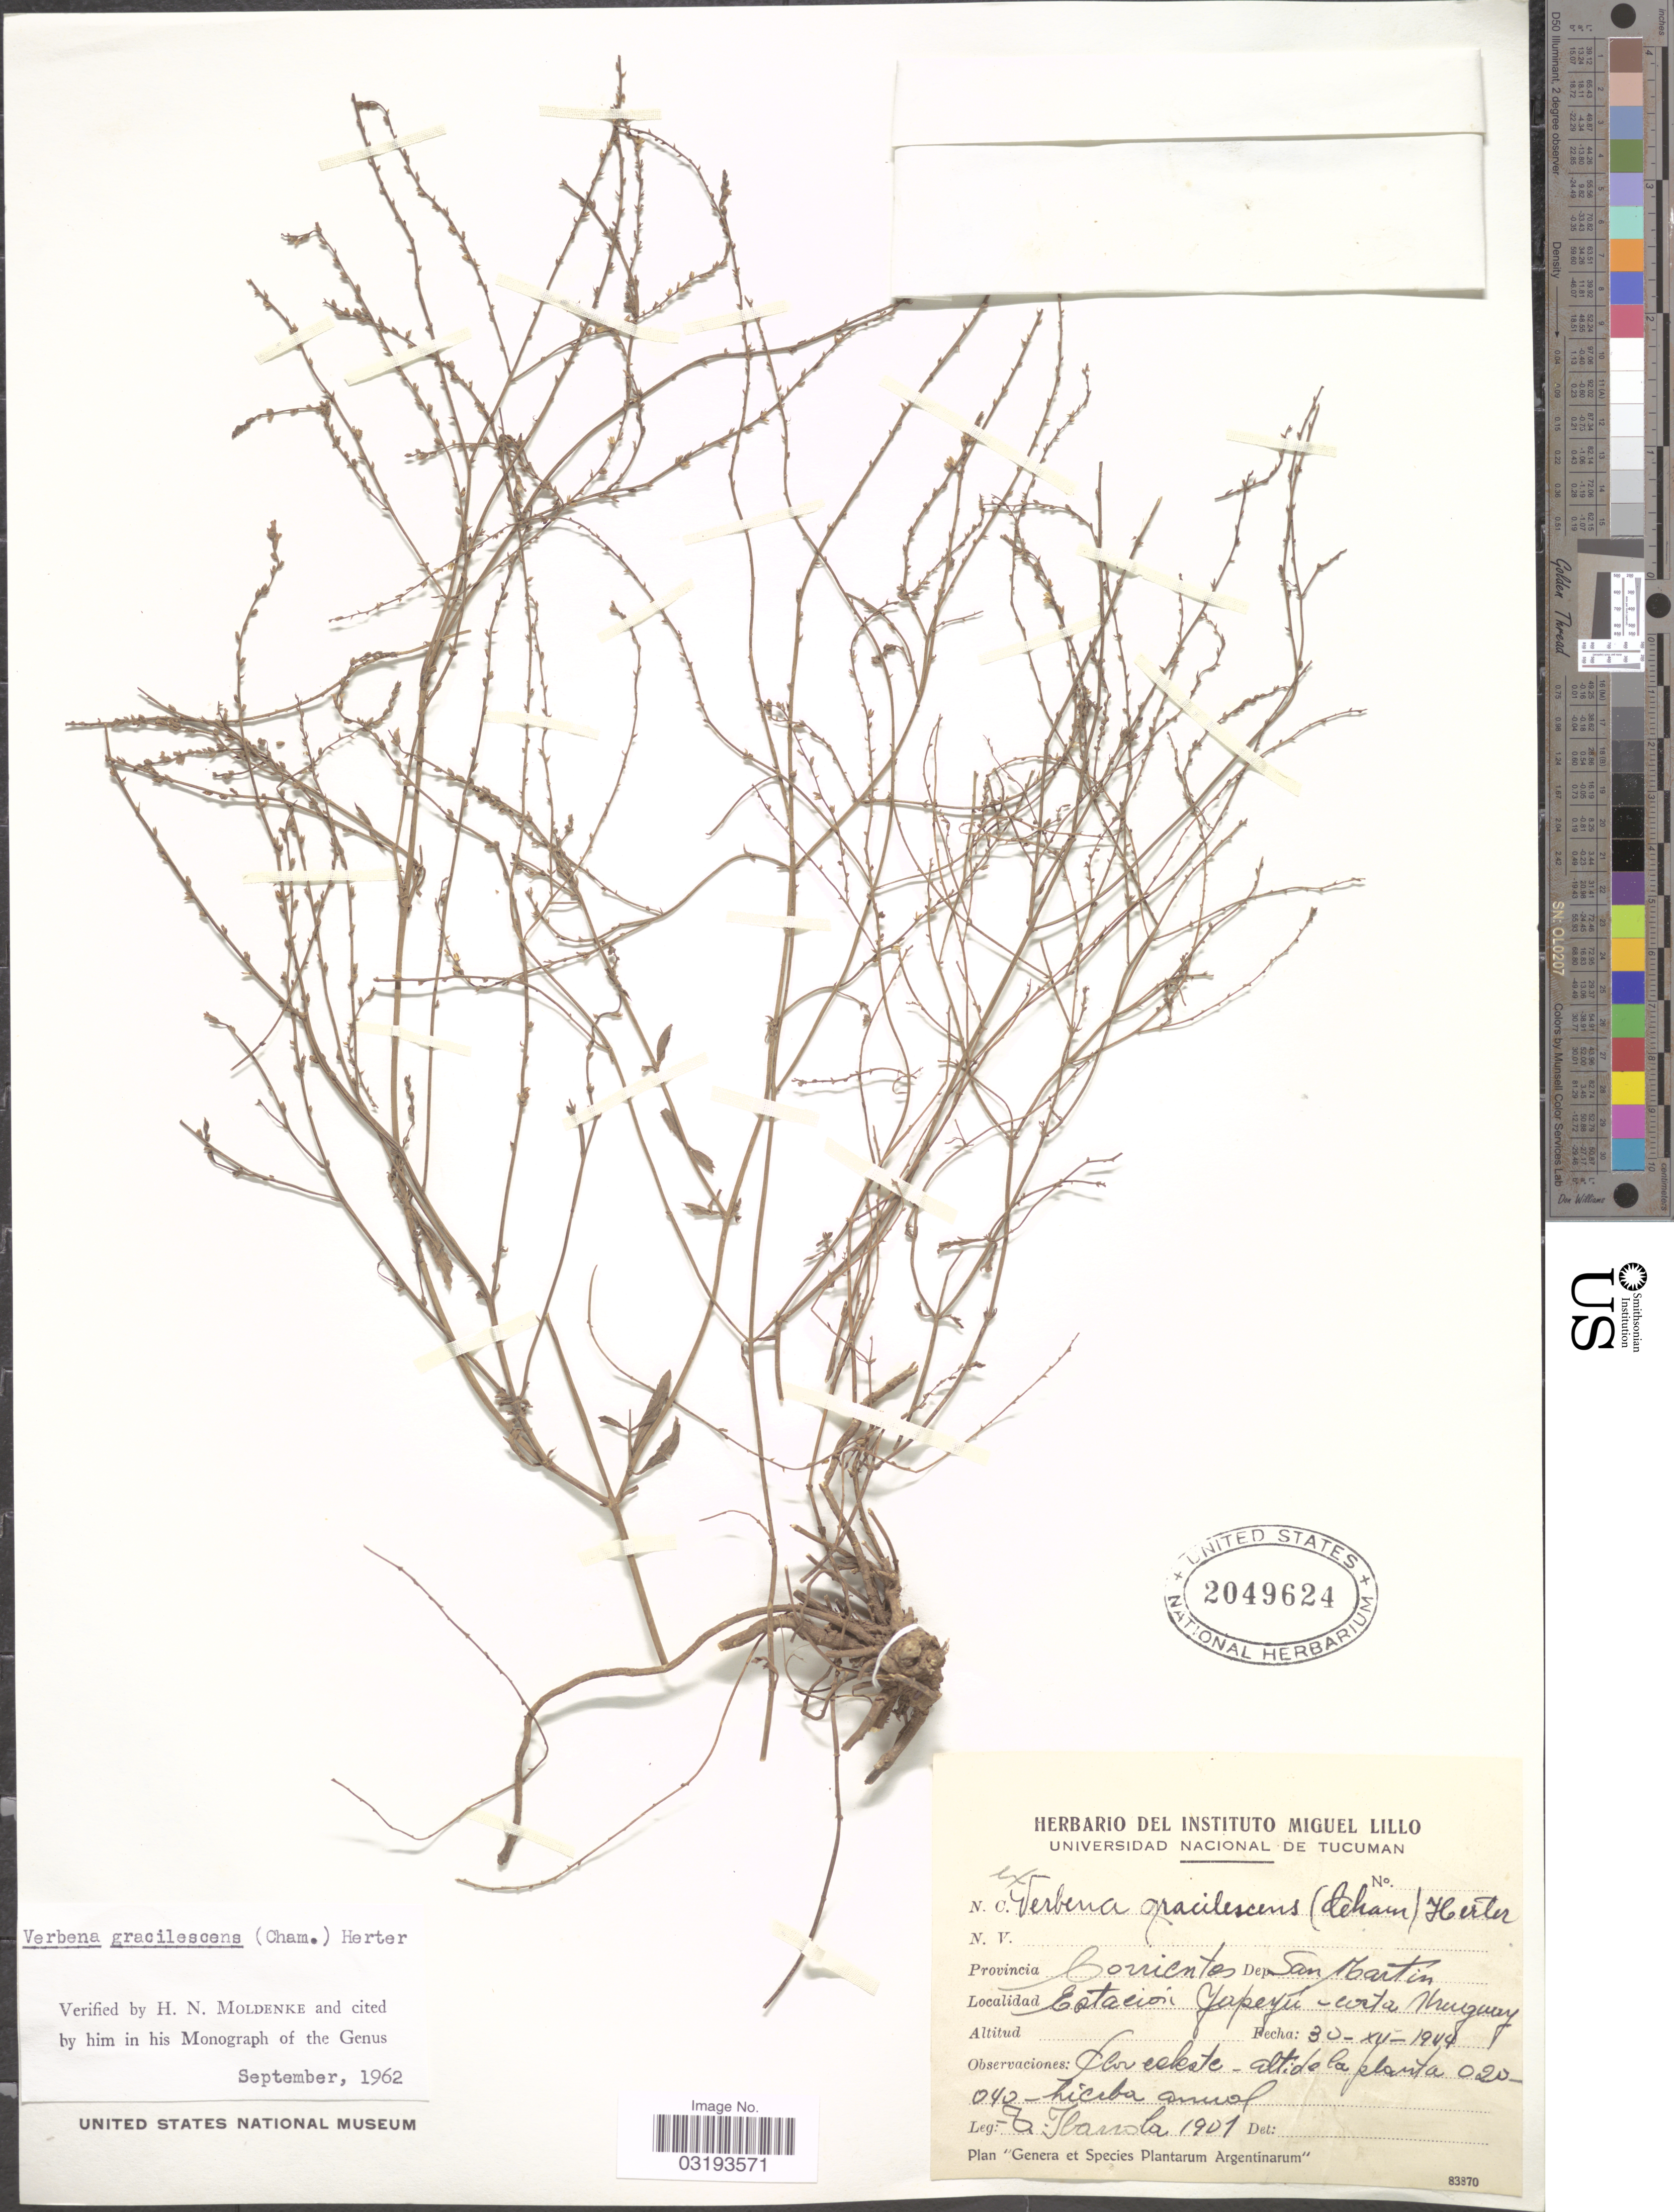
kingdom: Plantae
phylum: Tracheophyta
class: Magnoliopsida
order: Lamiales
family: Verbenaceae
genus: Verbena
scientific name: Verbena gracilescens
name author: (Cham.) Herter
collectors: T. Ibarrola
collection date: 1944-12-30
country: Argentina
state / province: Corrientes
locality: Dep. San Martin. Estación Yapeyú- costa Uruguay.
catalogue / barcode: US 2049624